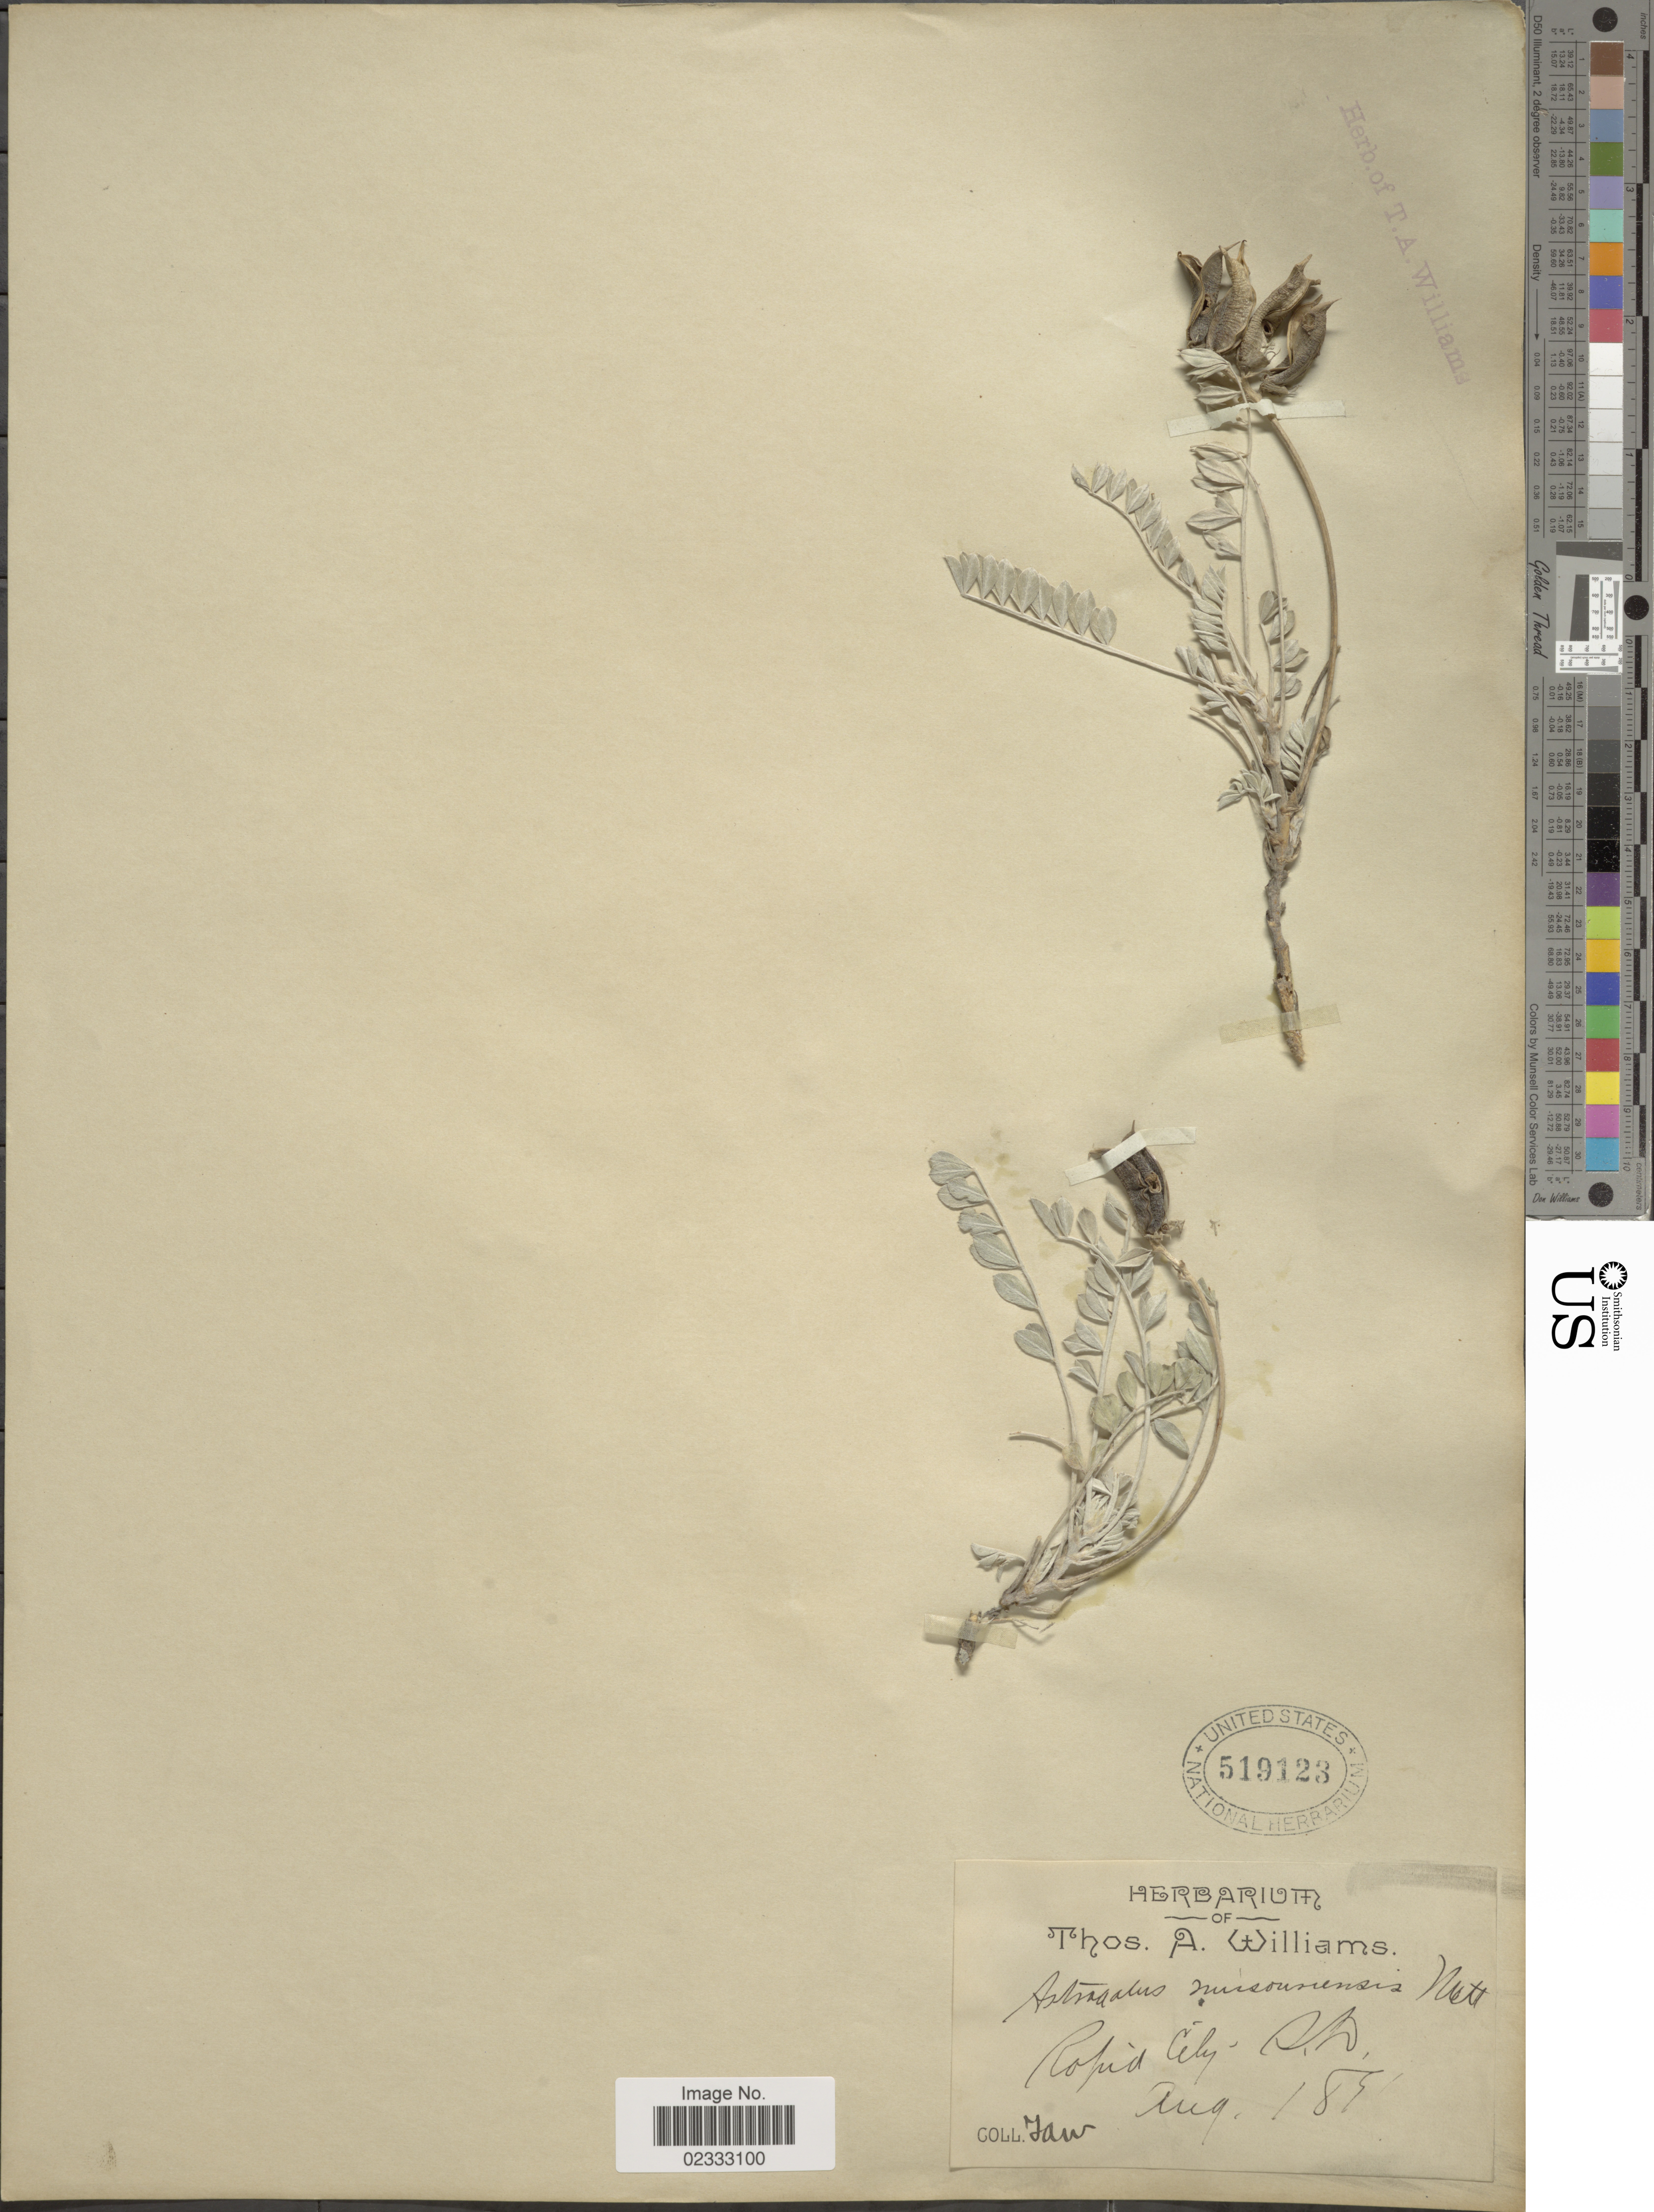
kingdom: Plantae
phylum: Tracheophyta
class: Magnoliopsida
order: Fabales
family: Fabaceae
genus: Astragalus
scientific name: Astragalus missouriensis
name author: Nutt.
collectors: T. A. Williams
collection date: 1891-08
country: United States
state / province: South Dakota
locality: Rapid City, S.D.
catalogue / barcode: US 519123